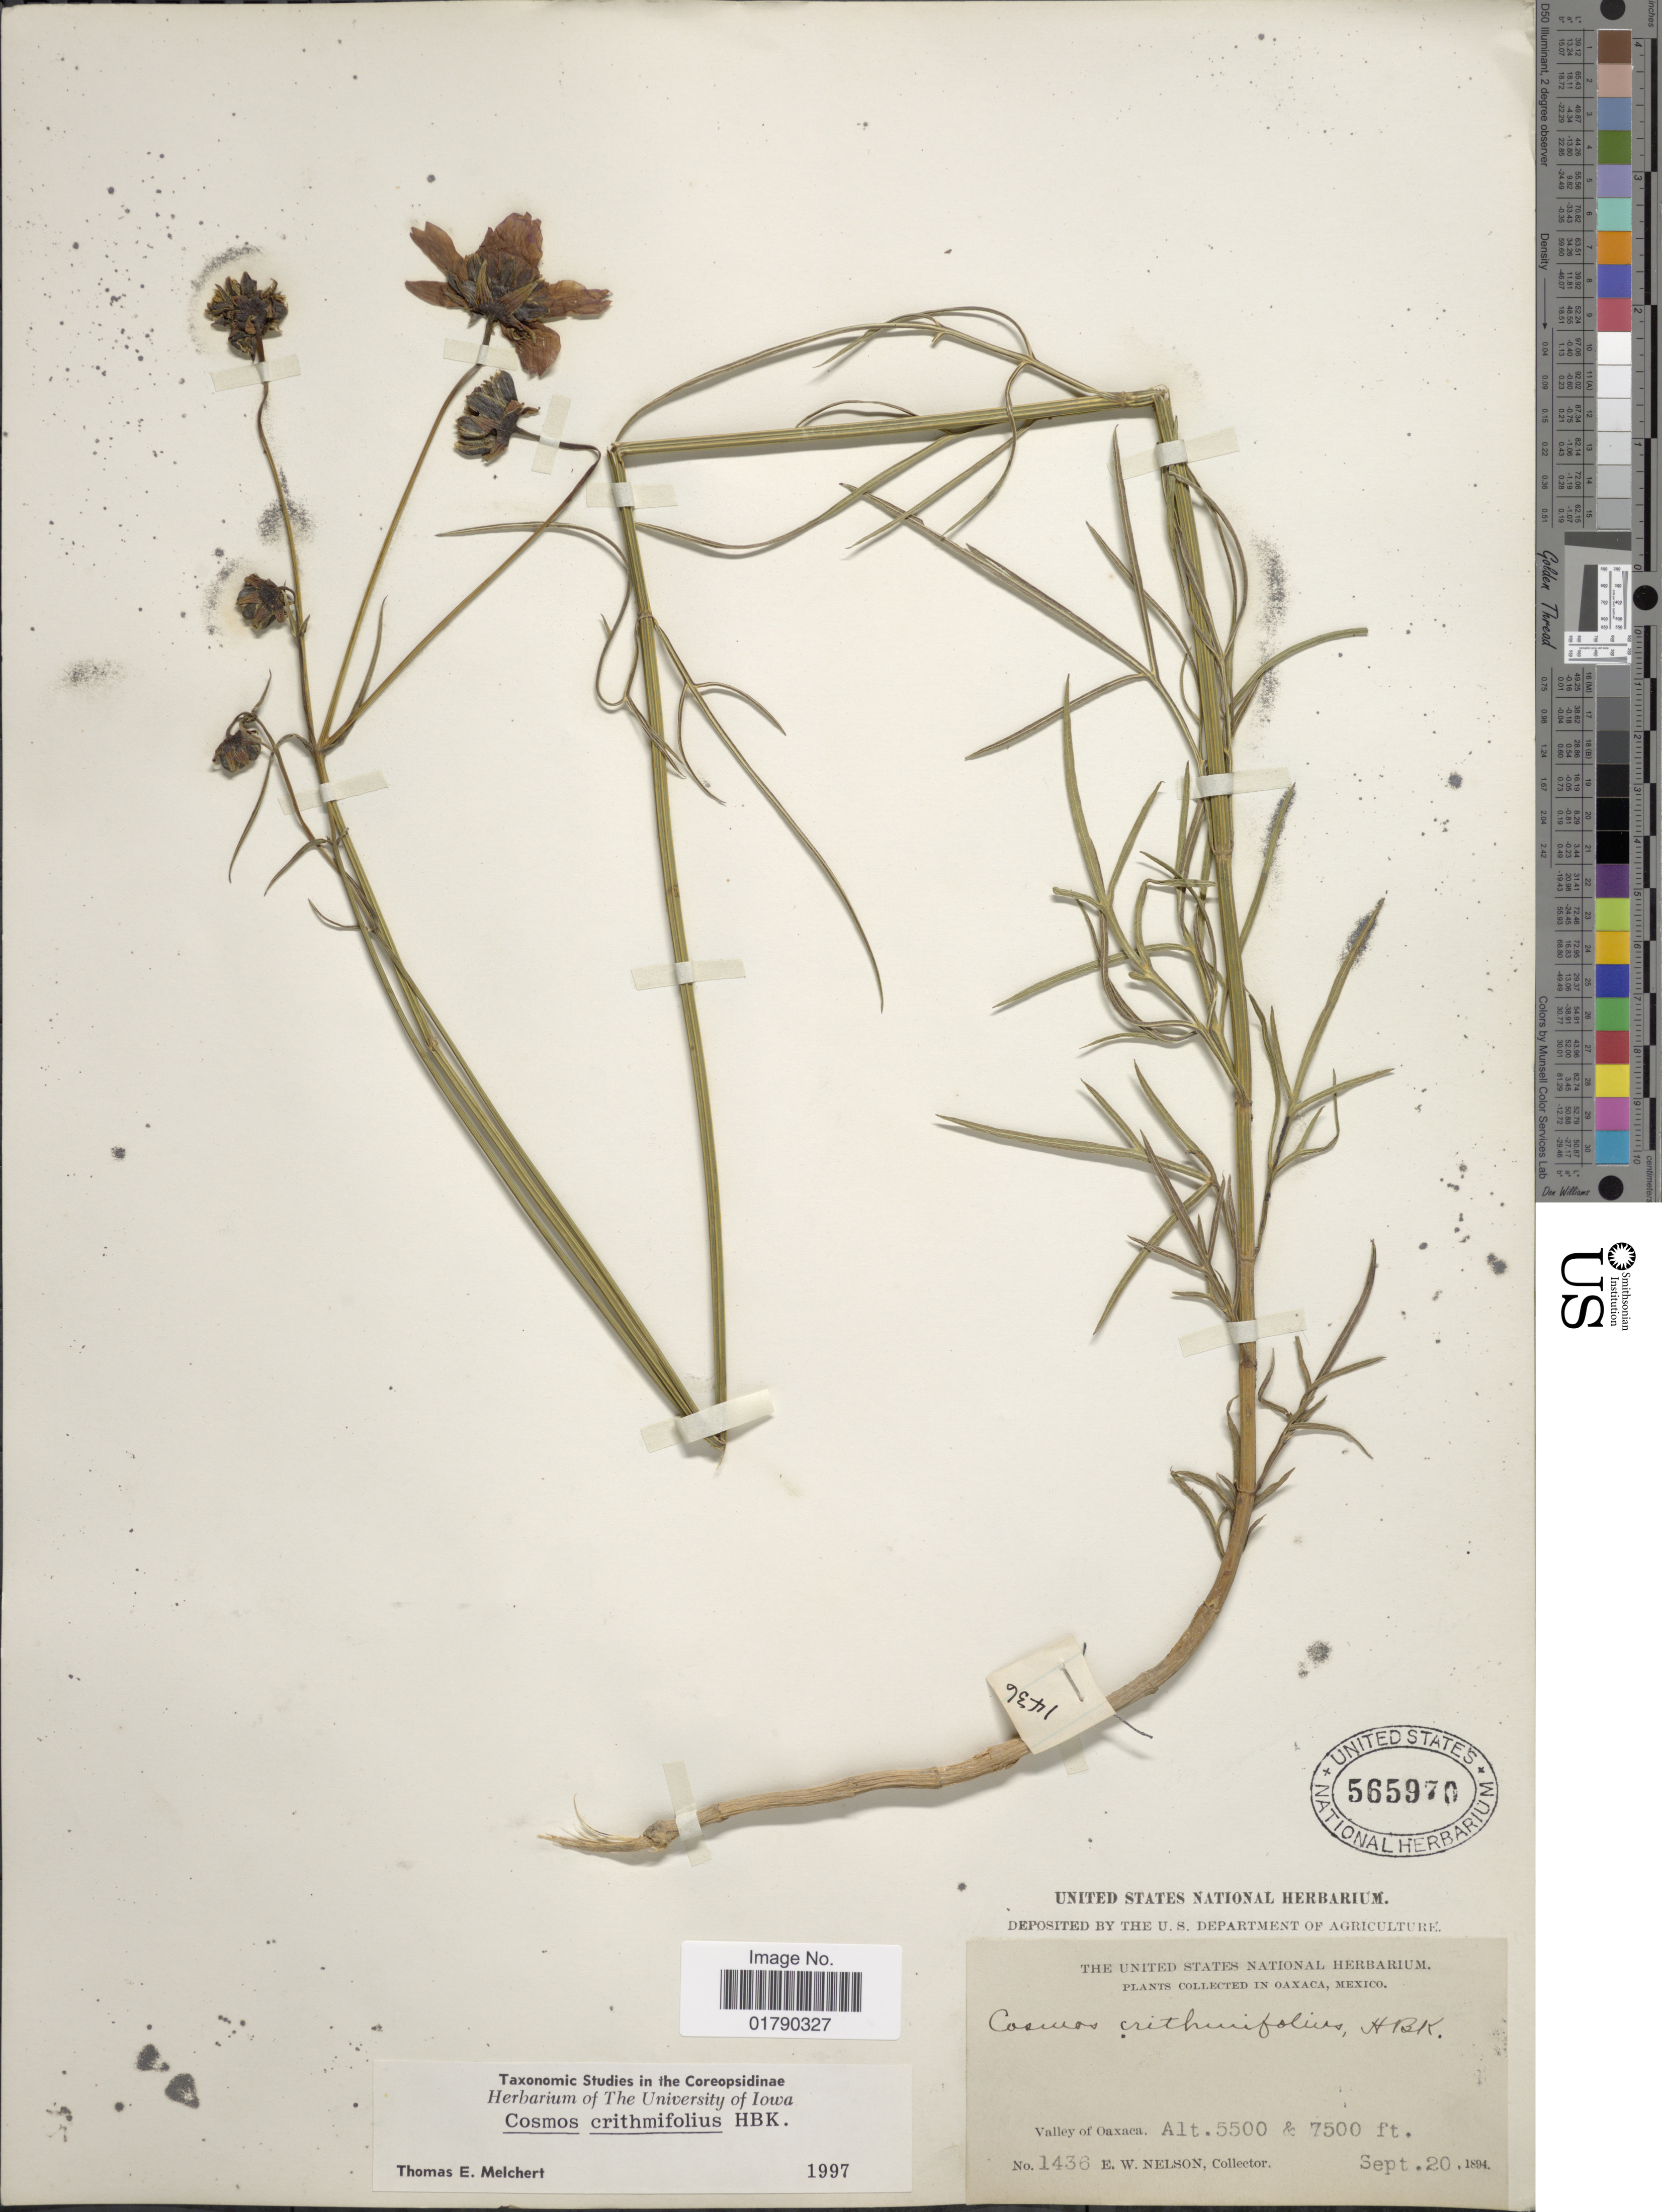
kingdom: Plantae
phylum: Tracheophyta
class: Magnoliopsida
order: Asterales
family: Asteraceae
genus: Cosmos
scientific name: Cosmos crithmifolius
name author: Kunth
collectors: E. W. Nelson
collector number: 1436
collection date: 1894-09-20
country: Mexico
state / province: Oaxaca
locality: Valley of Oaxaca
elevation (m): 1676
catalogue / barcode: US 565970